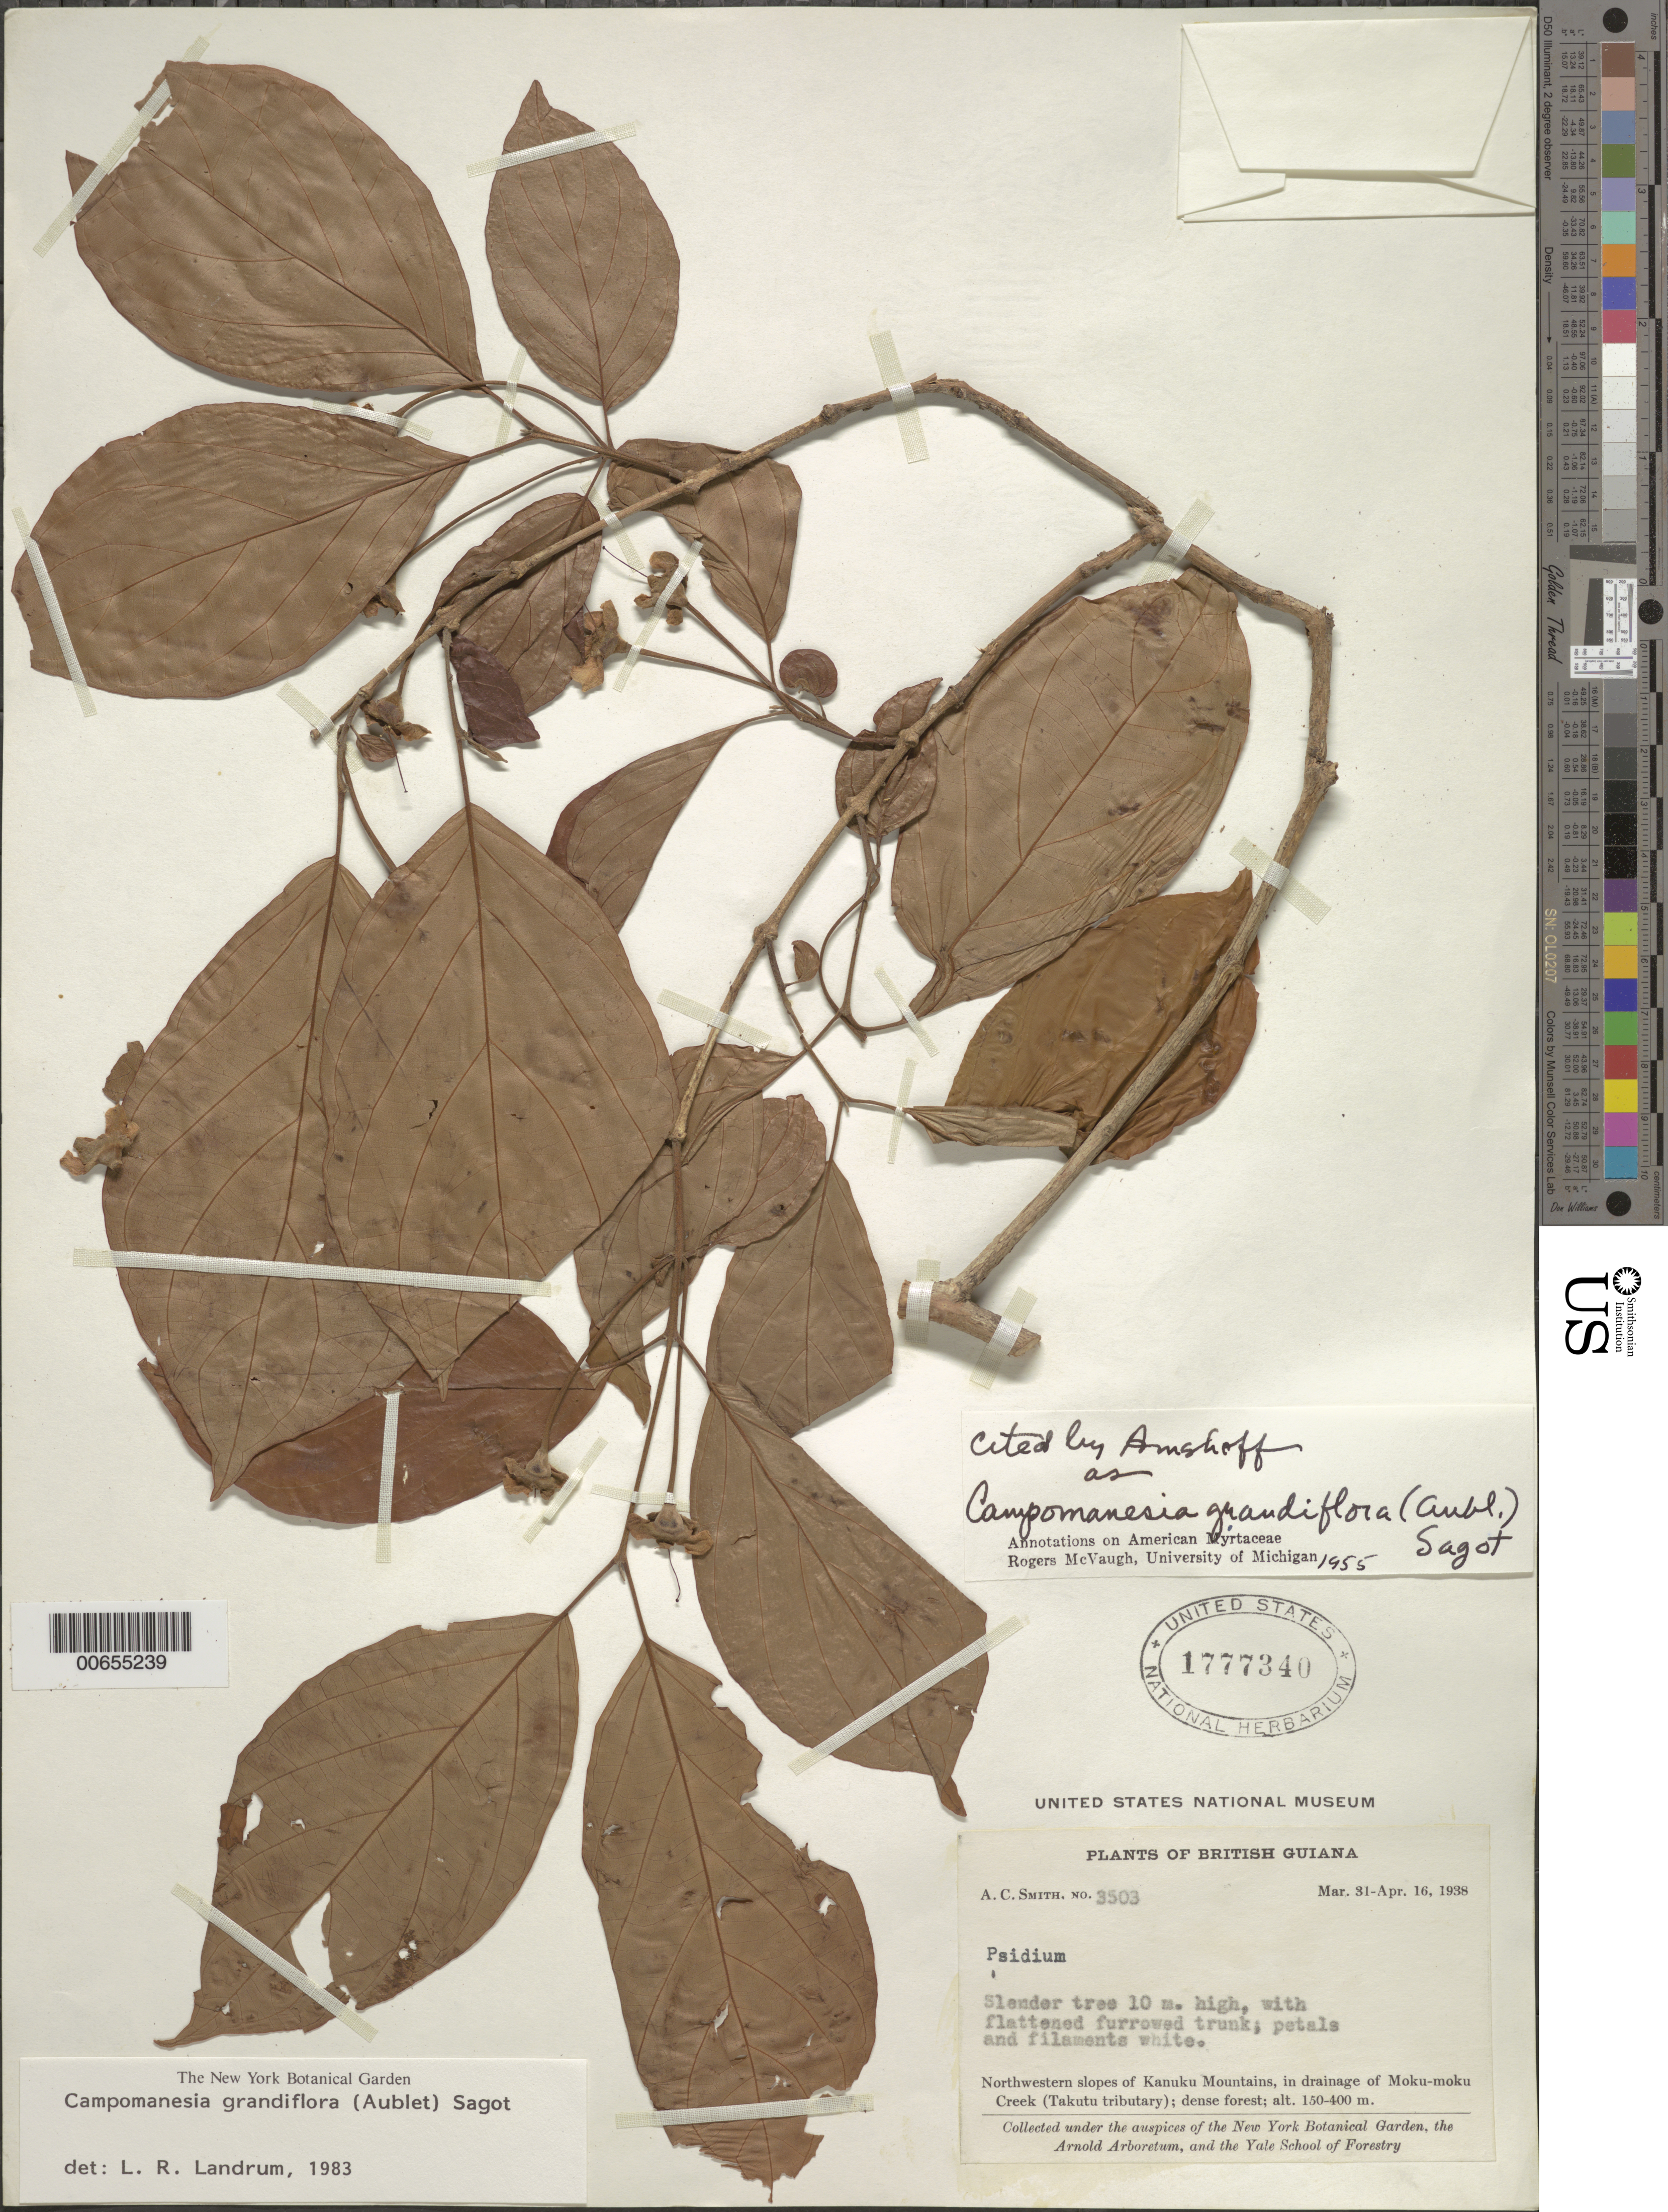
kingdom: Plantae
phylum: Tracheophyta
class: Magnoliopsida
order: Myrtales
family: Myrtaceae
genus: Campomanesia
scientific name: Campomanesia grandiflora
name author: (Aubl.) Sagot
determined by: Landrum, L. R.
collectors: A. C. Smith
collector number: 3503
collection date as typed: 31-Mar-38 to 16-Apr-38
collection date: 1938-03-31/1938-04-16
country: Guyana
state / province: U. Takutu-U. Essequibo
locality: Kanuku Mts., NW slopes, in drainage of Moku-moku Creek (Takutu tributary)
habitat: Dense forest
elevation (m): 150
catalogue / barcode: US 1777340